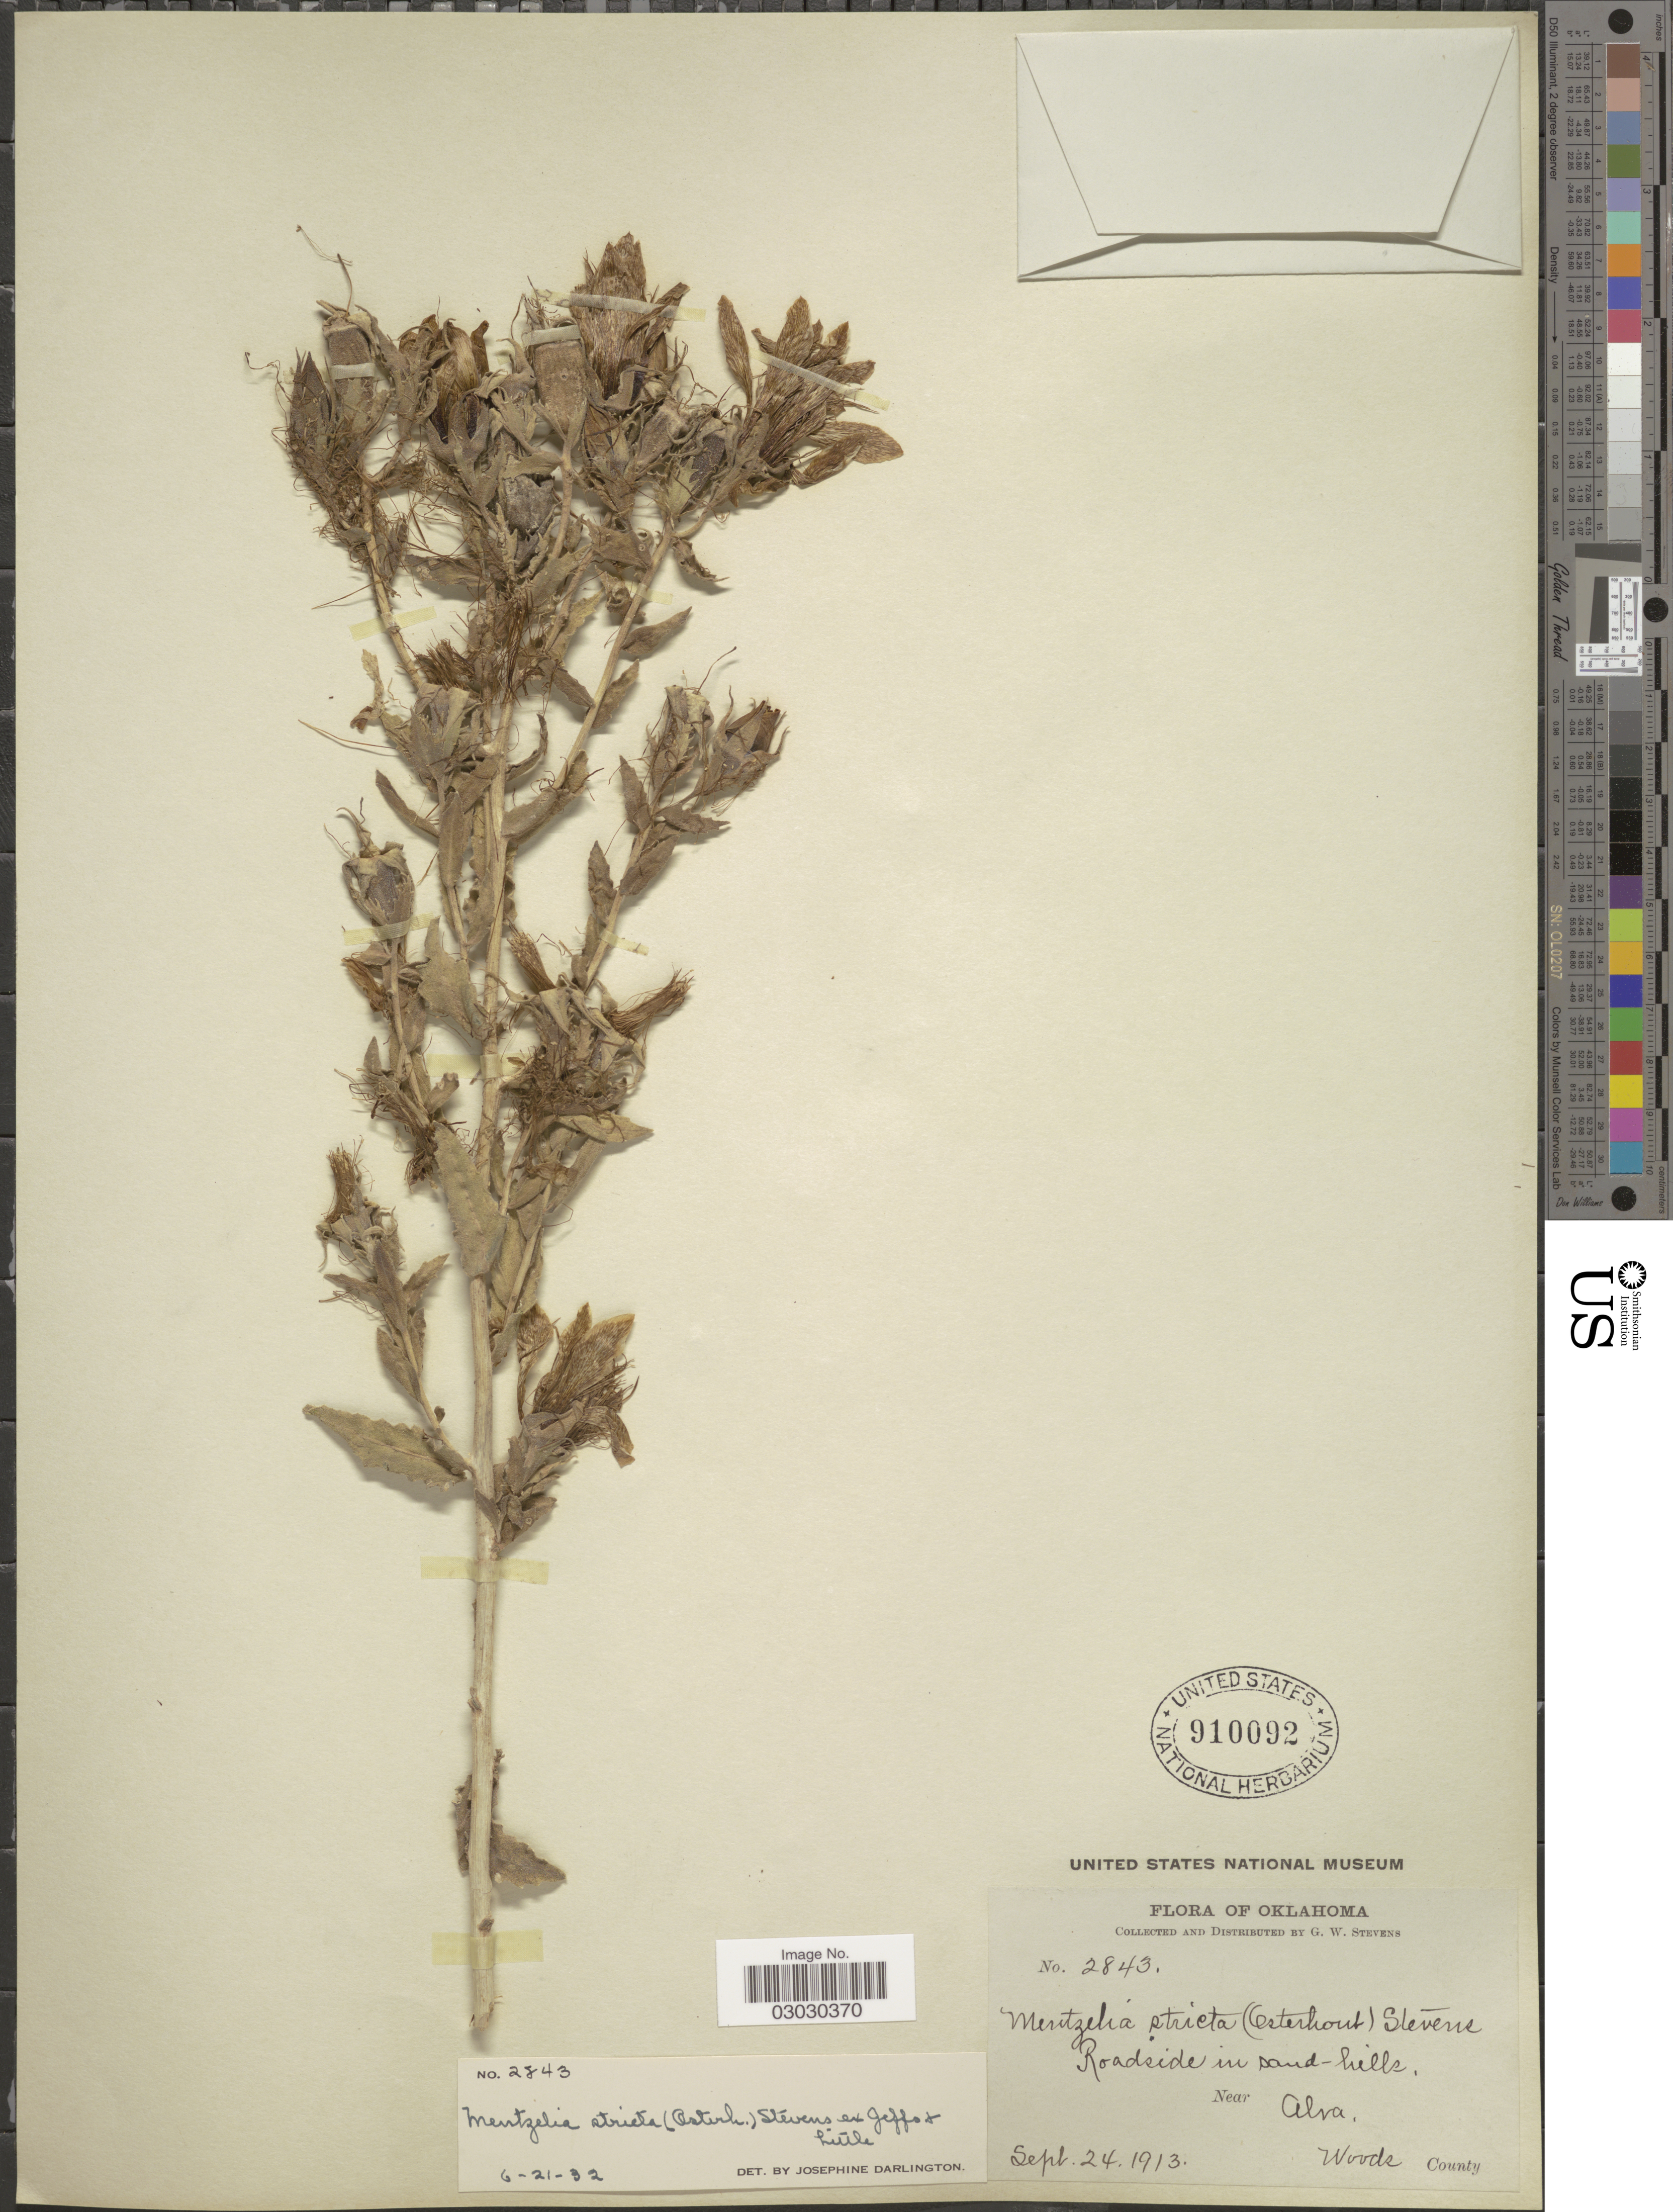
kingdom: Plantae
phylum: Tracheophyta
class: Magnoliopsida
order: Cornales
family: Loasaceae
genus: Mentzelia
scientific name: Mentzelia stricta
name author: (Osterh.) Stevens ex Jeffs & Little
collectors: G. W. Stevens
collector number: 2843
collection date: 1913-09-24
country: United States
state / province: Oklahoma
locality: Roadside in sand-hills, Near Alva. Woods County.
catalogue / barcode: US 910092